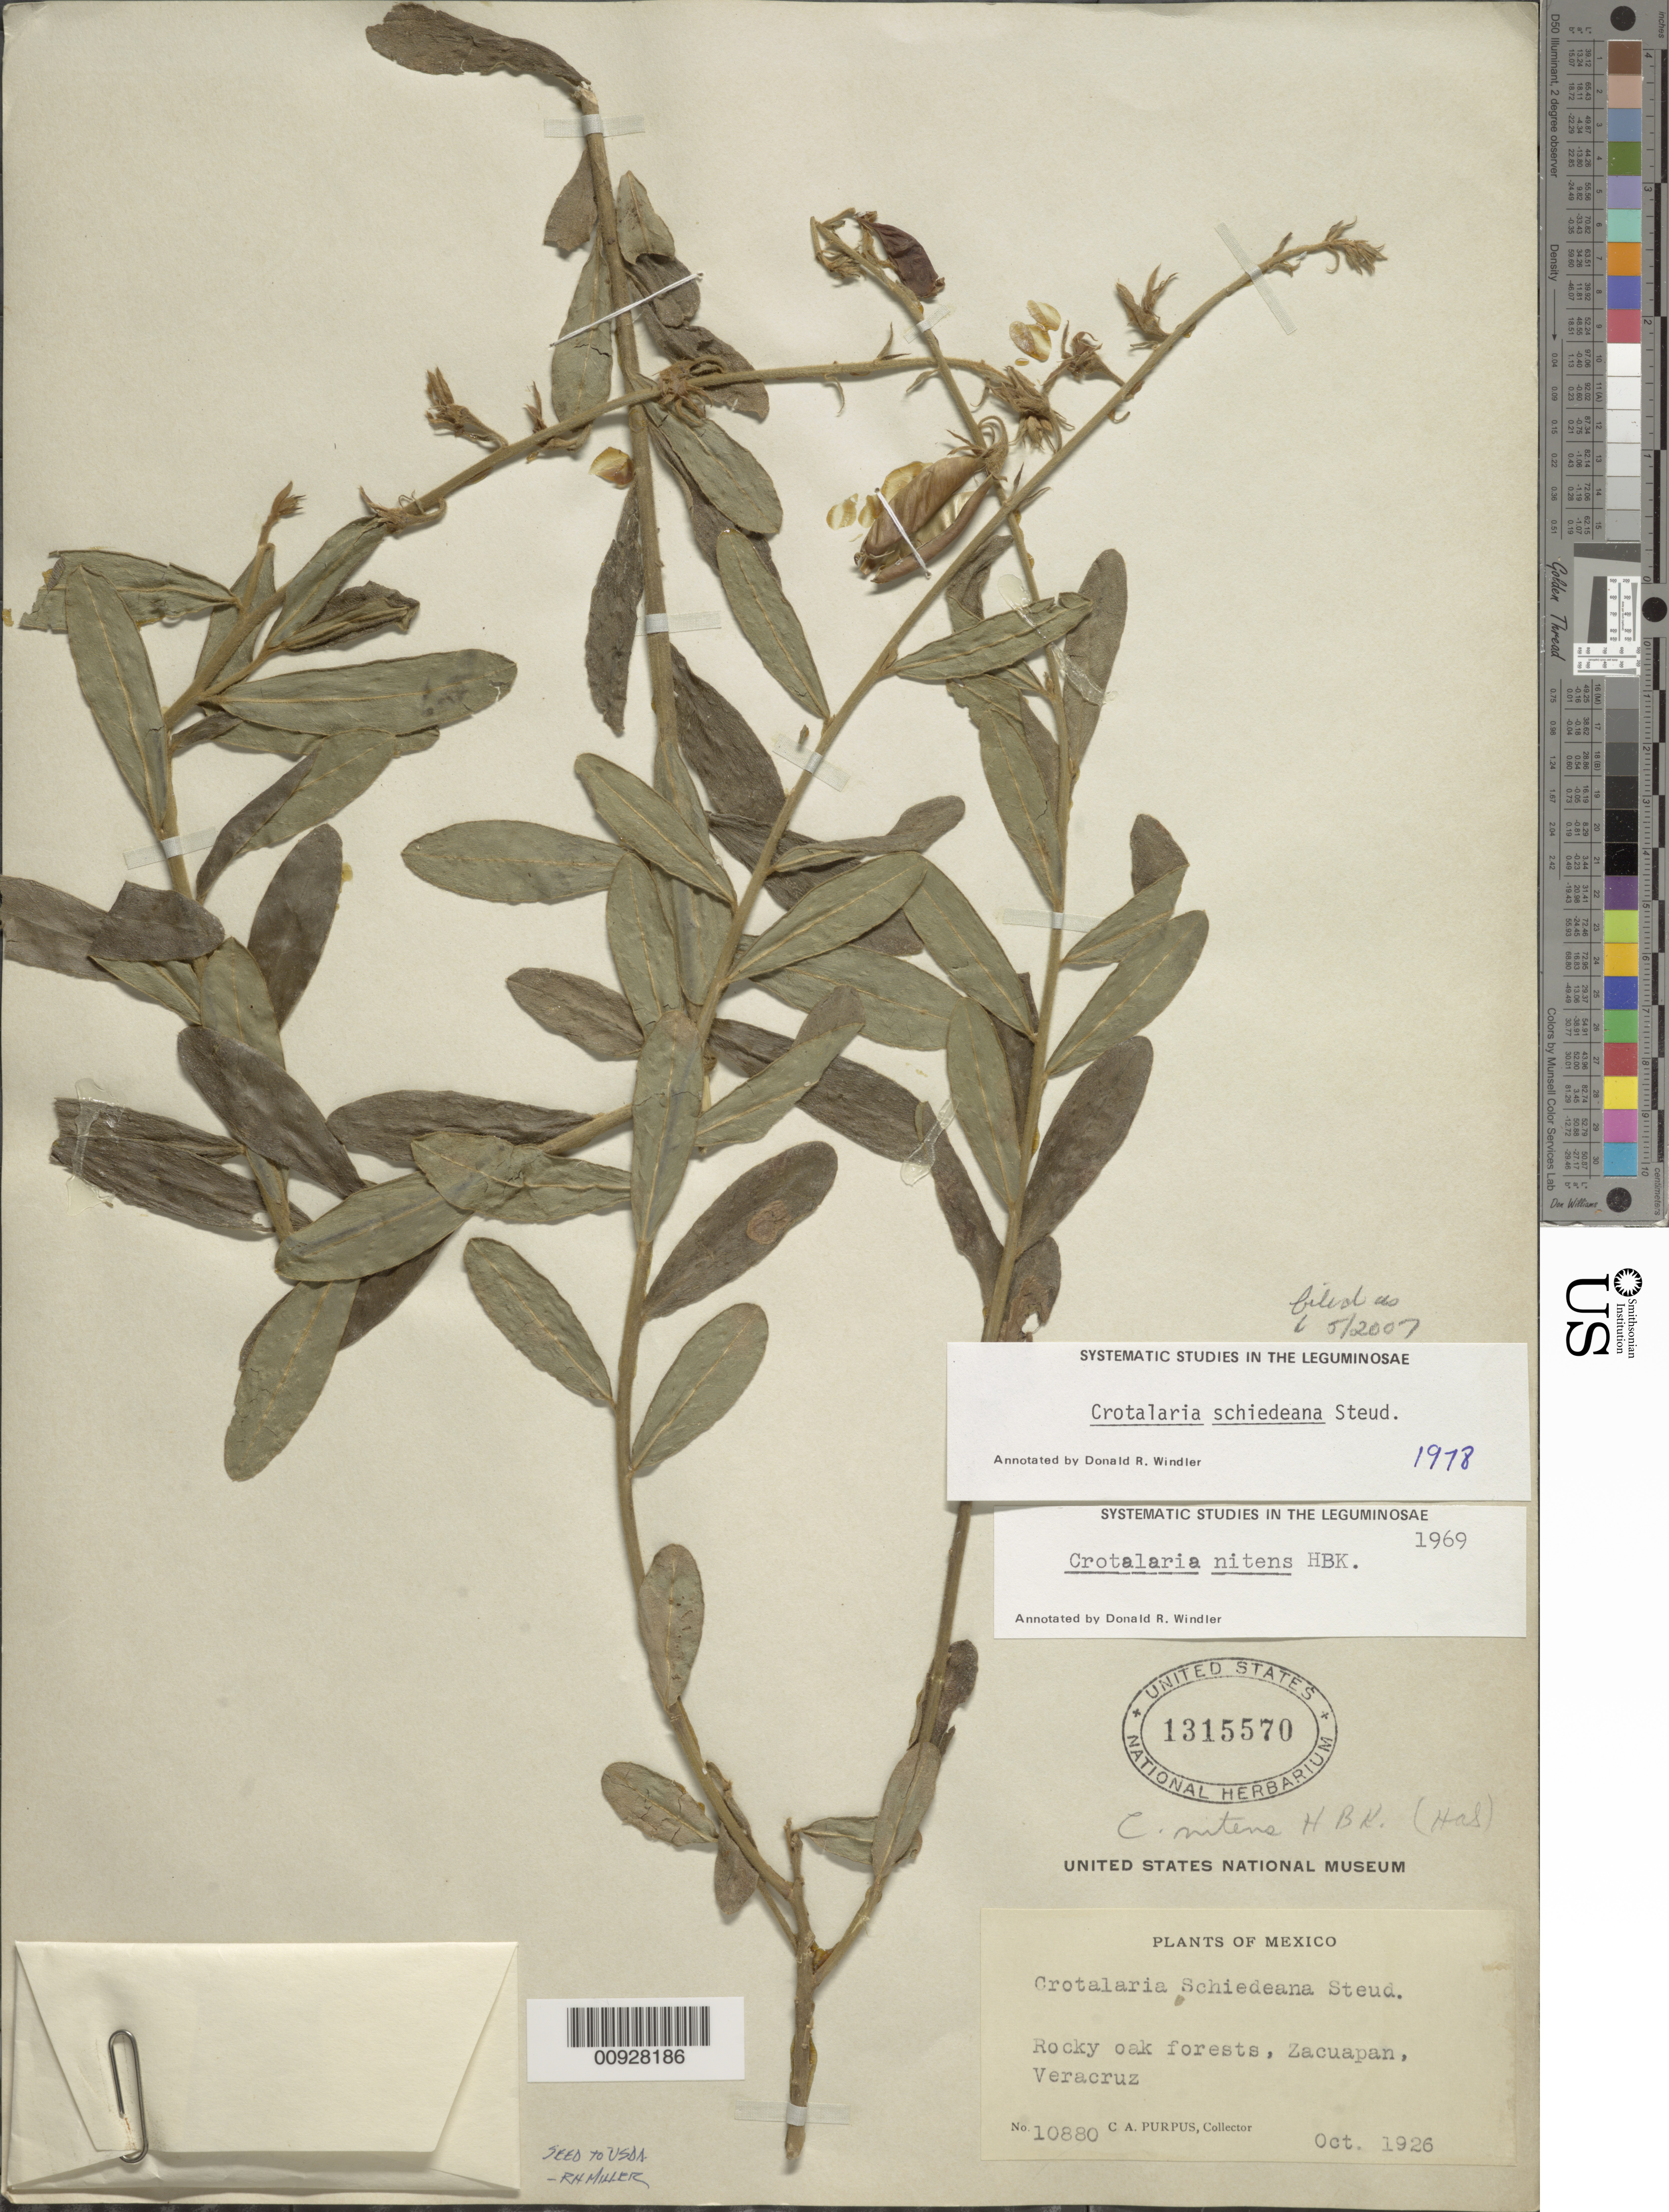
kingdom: Plantae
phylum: Tracheophyta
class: Magnoliopsida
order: Fabales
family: Fabaceae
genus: Crotalaria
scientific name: Crotalaria schiedeana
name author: Steud.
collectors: C. A. Purpus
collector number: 10880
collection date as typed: Oct 1926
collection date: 1926-10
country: Mexico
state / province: Veracruz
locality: Zacuapan, Veracruz.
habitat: Rocky oak forests.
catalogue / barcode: US 1315570